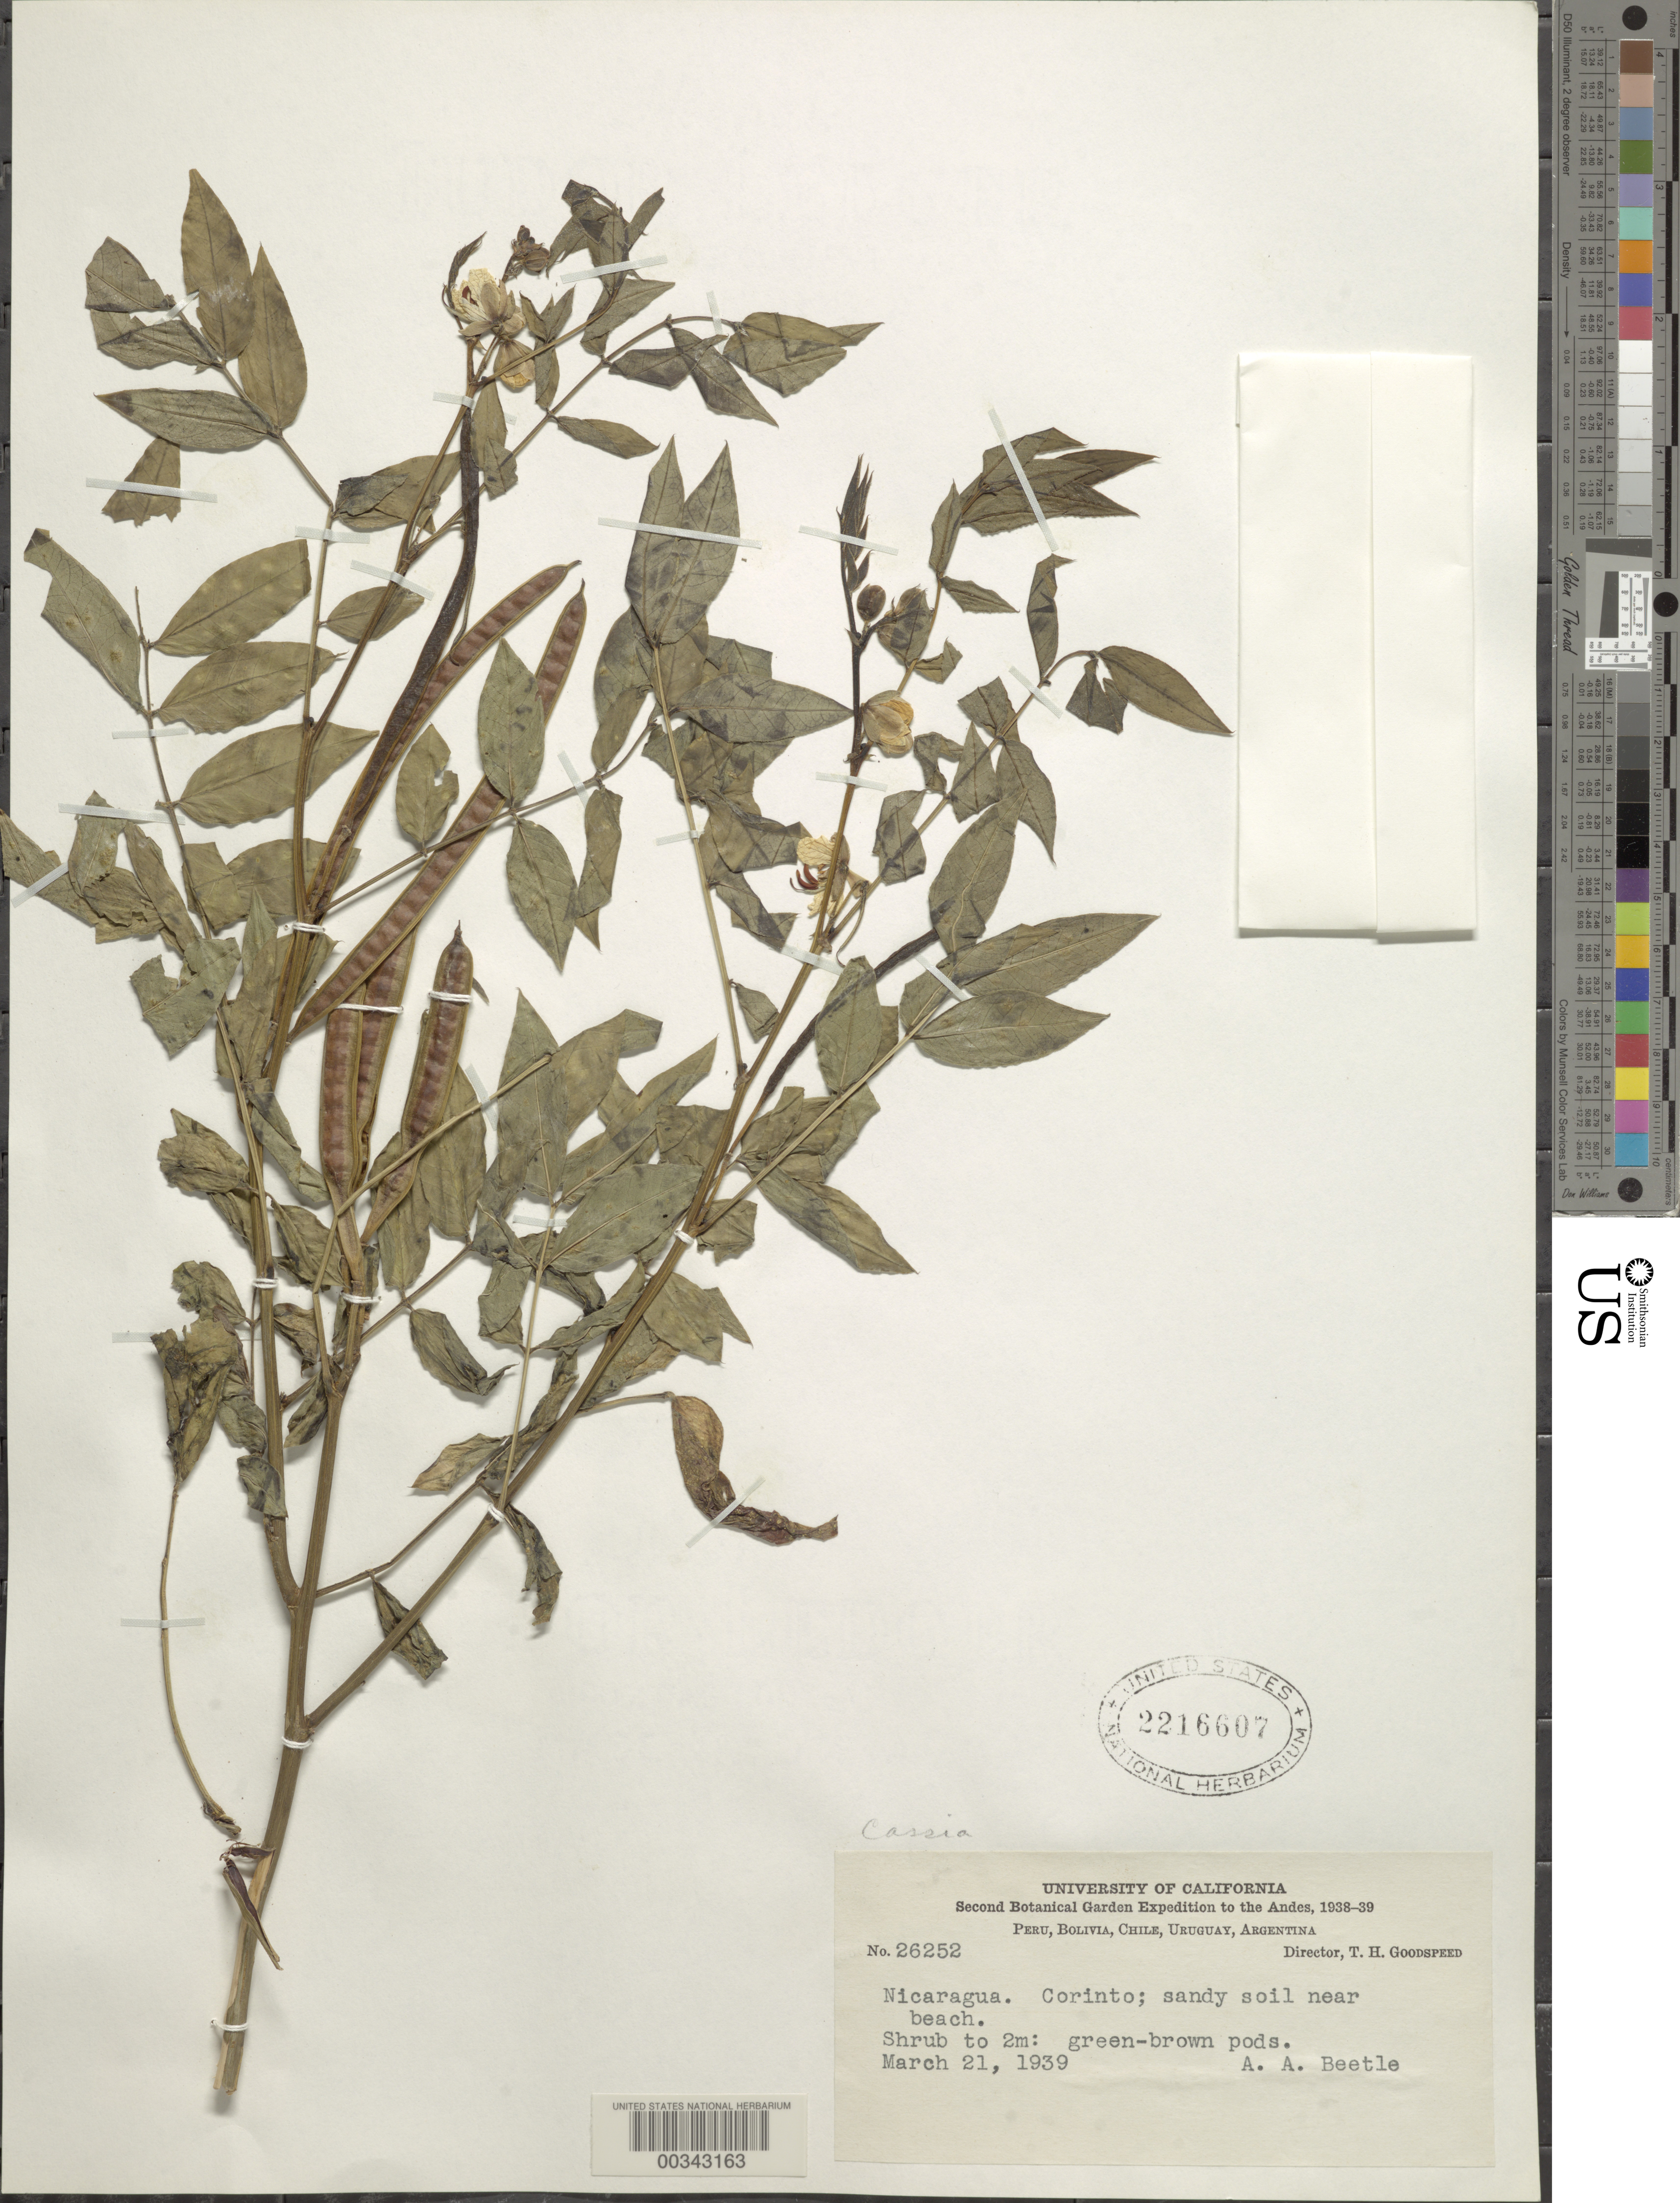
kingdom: Plantae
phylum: Tracheophyta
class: Magnoliopsida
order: Fabales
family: Fabaceae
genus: Senna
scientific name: Senna occidentalis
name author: (L.) Link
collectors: A. A. Beetle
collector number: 26252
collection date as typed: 21 Mar 1939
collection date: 1939-03-21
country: Nicaragua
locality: Corinto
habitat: Sandy soil near beach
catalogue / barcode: US 2216607